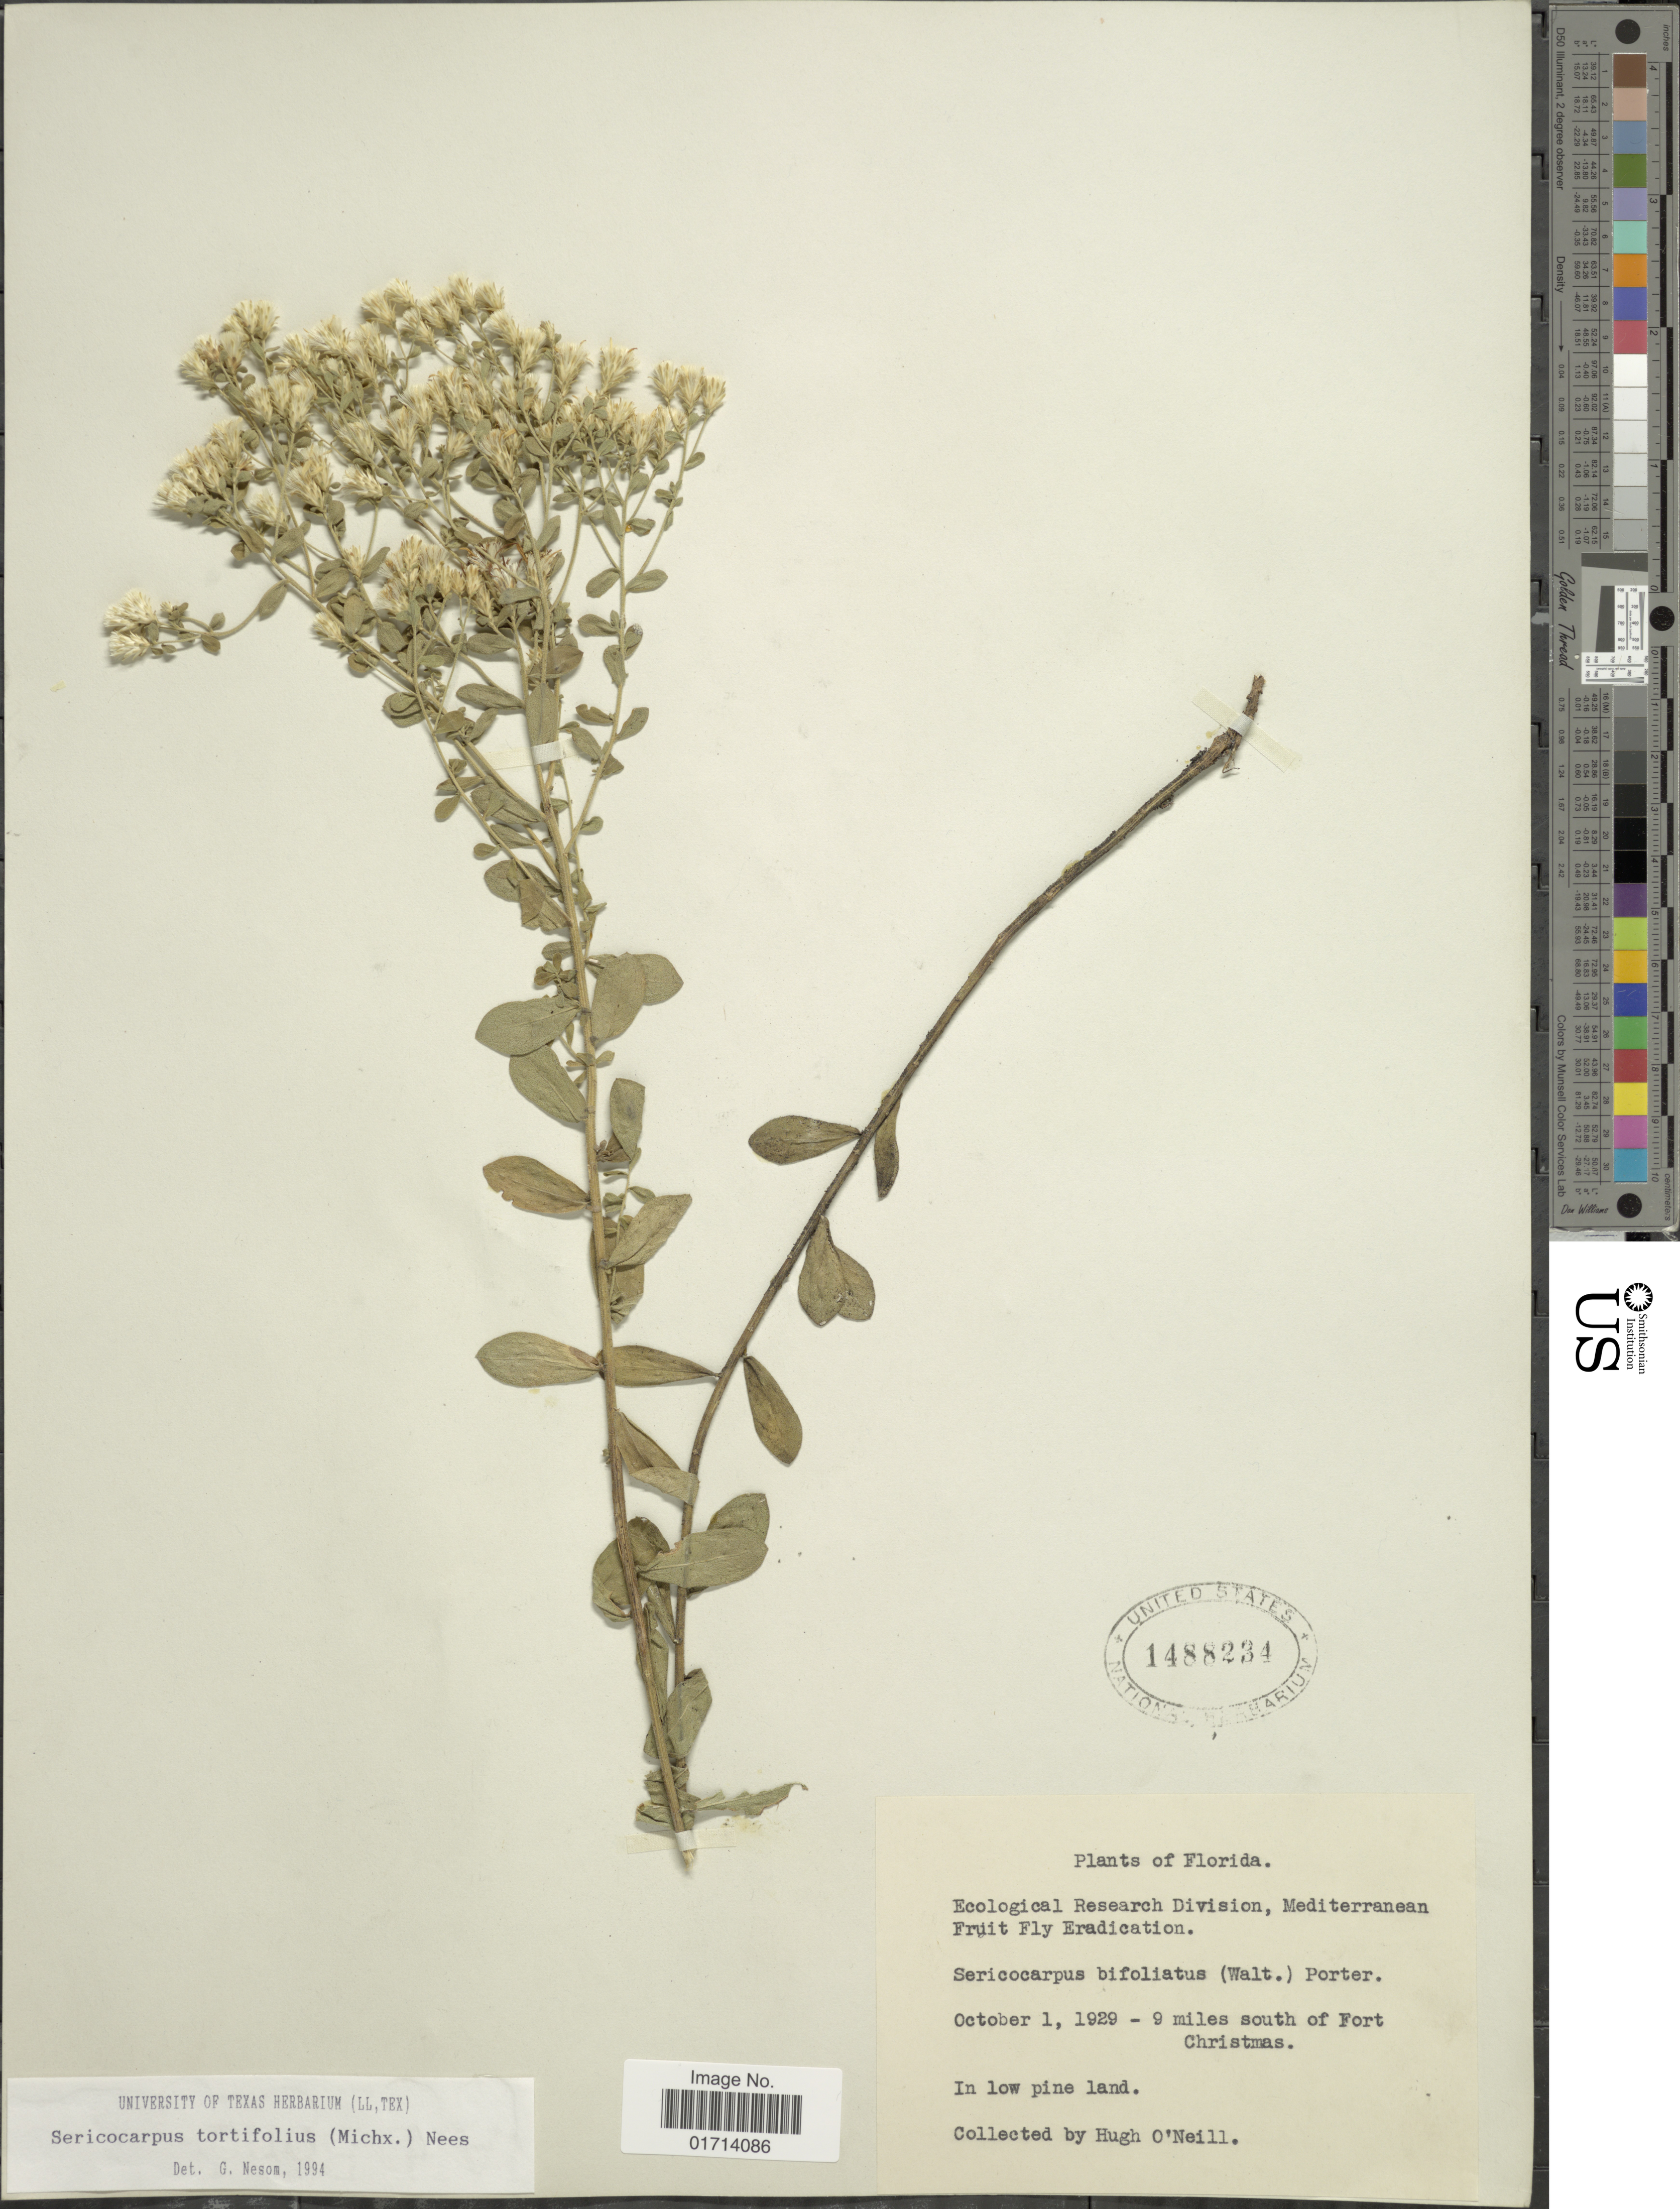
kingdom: Plantae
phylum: Tracheophyta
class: Magnoliopsida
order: Asterales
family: Asteraceae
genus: Sericocarpus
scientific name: Sericocarpus tortifolius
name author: (Michx.) Nees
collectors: H. O'neil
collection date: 1929-10-01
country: United States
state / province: Florida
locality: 9 miles south of Fort Christmas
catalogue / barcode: US 1488234